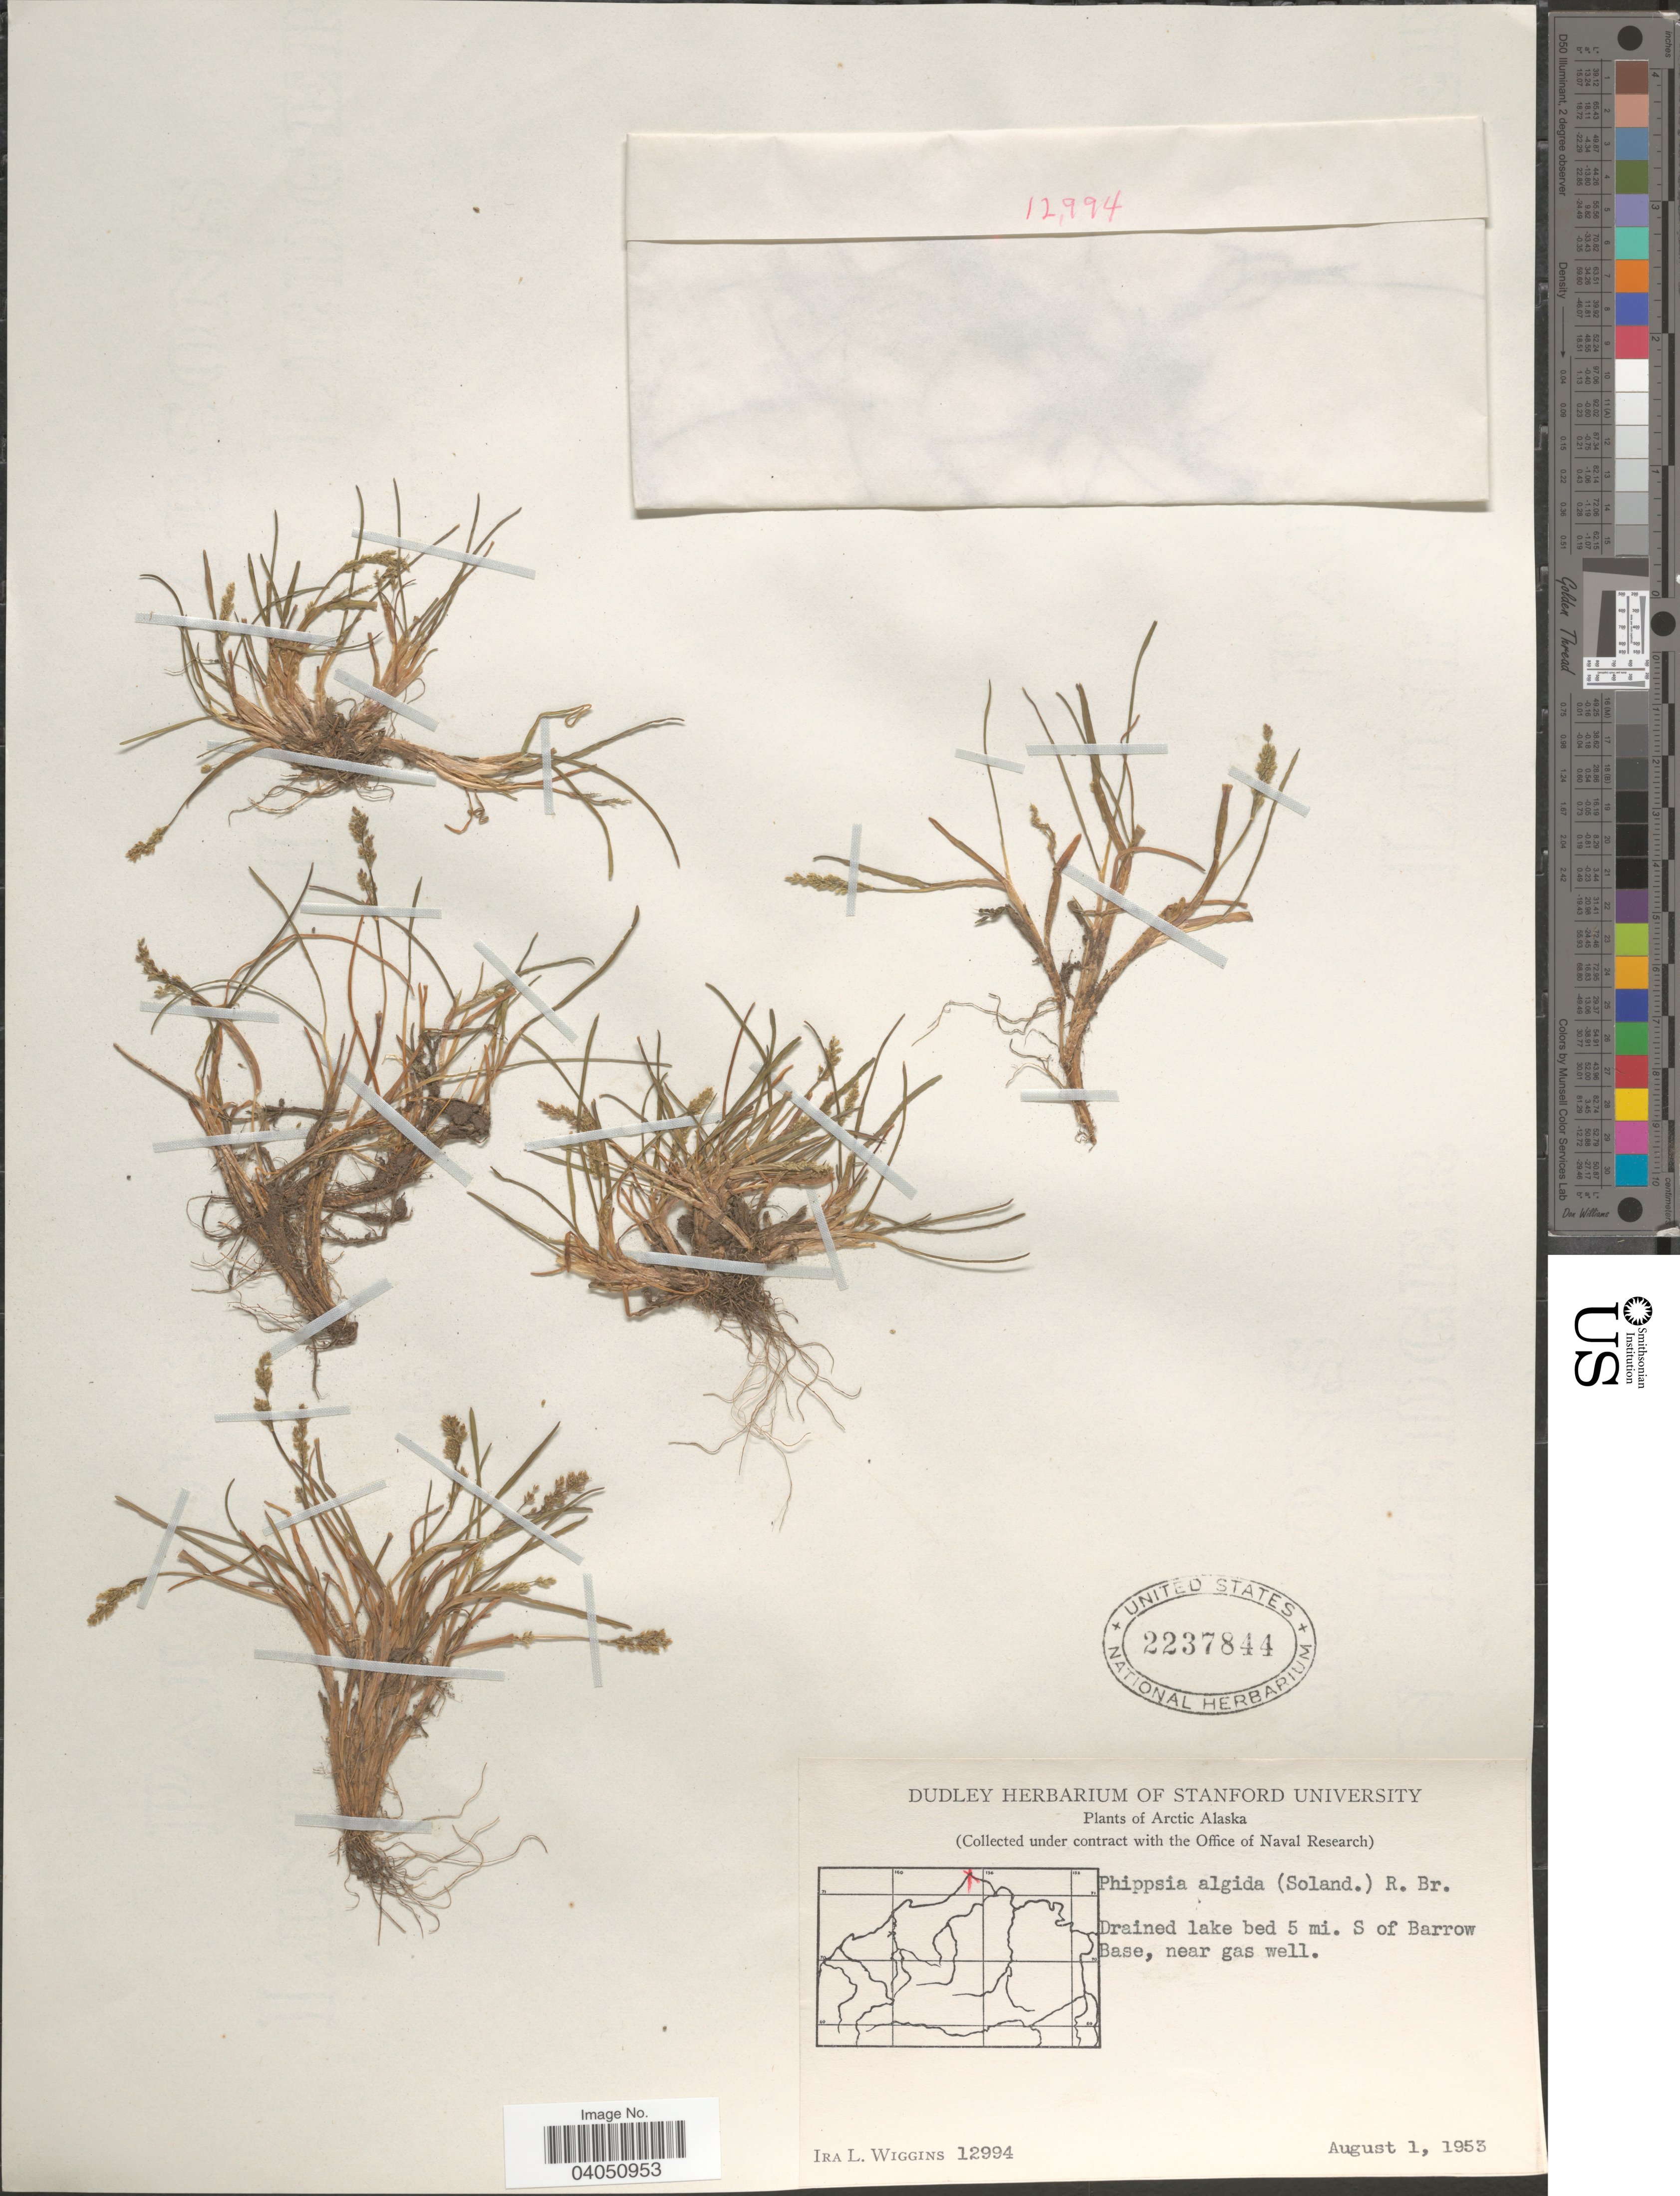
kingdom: Plantae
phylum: Tracheophyta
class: Liliopsida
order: Poales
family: Poaceae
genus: Phippsia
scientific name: Phippsia algida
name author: (Sol.) R. Br.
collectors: I. L. Wiggins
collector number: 12994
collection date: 1953-08-01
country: United States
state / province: Alaska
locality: Arctic Alaska. Drained lake bed 5 mi. S of Barrow Base, near gas well.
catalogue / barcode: US 2237844